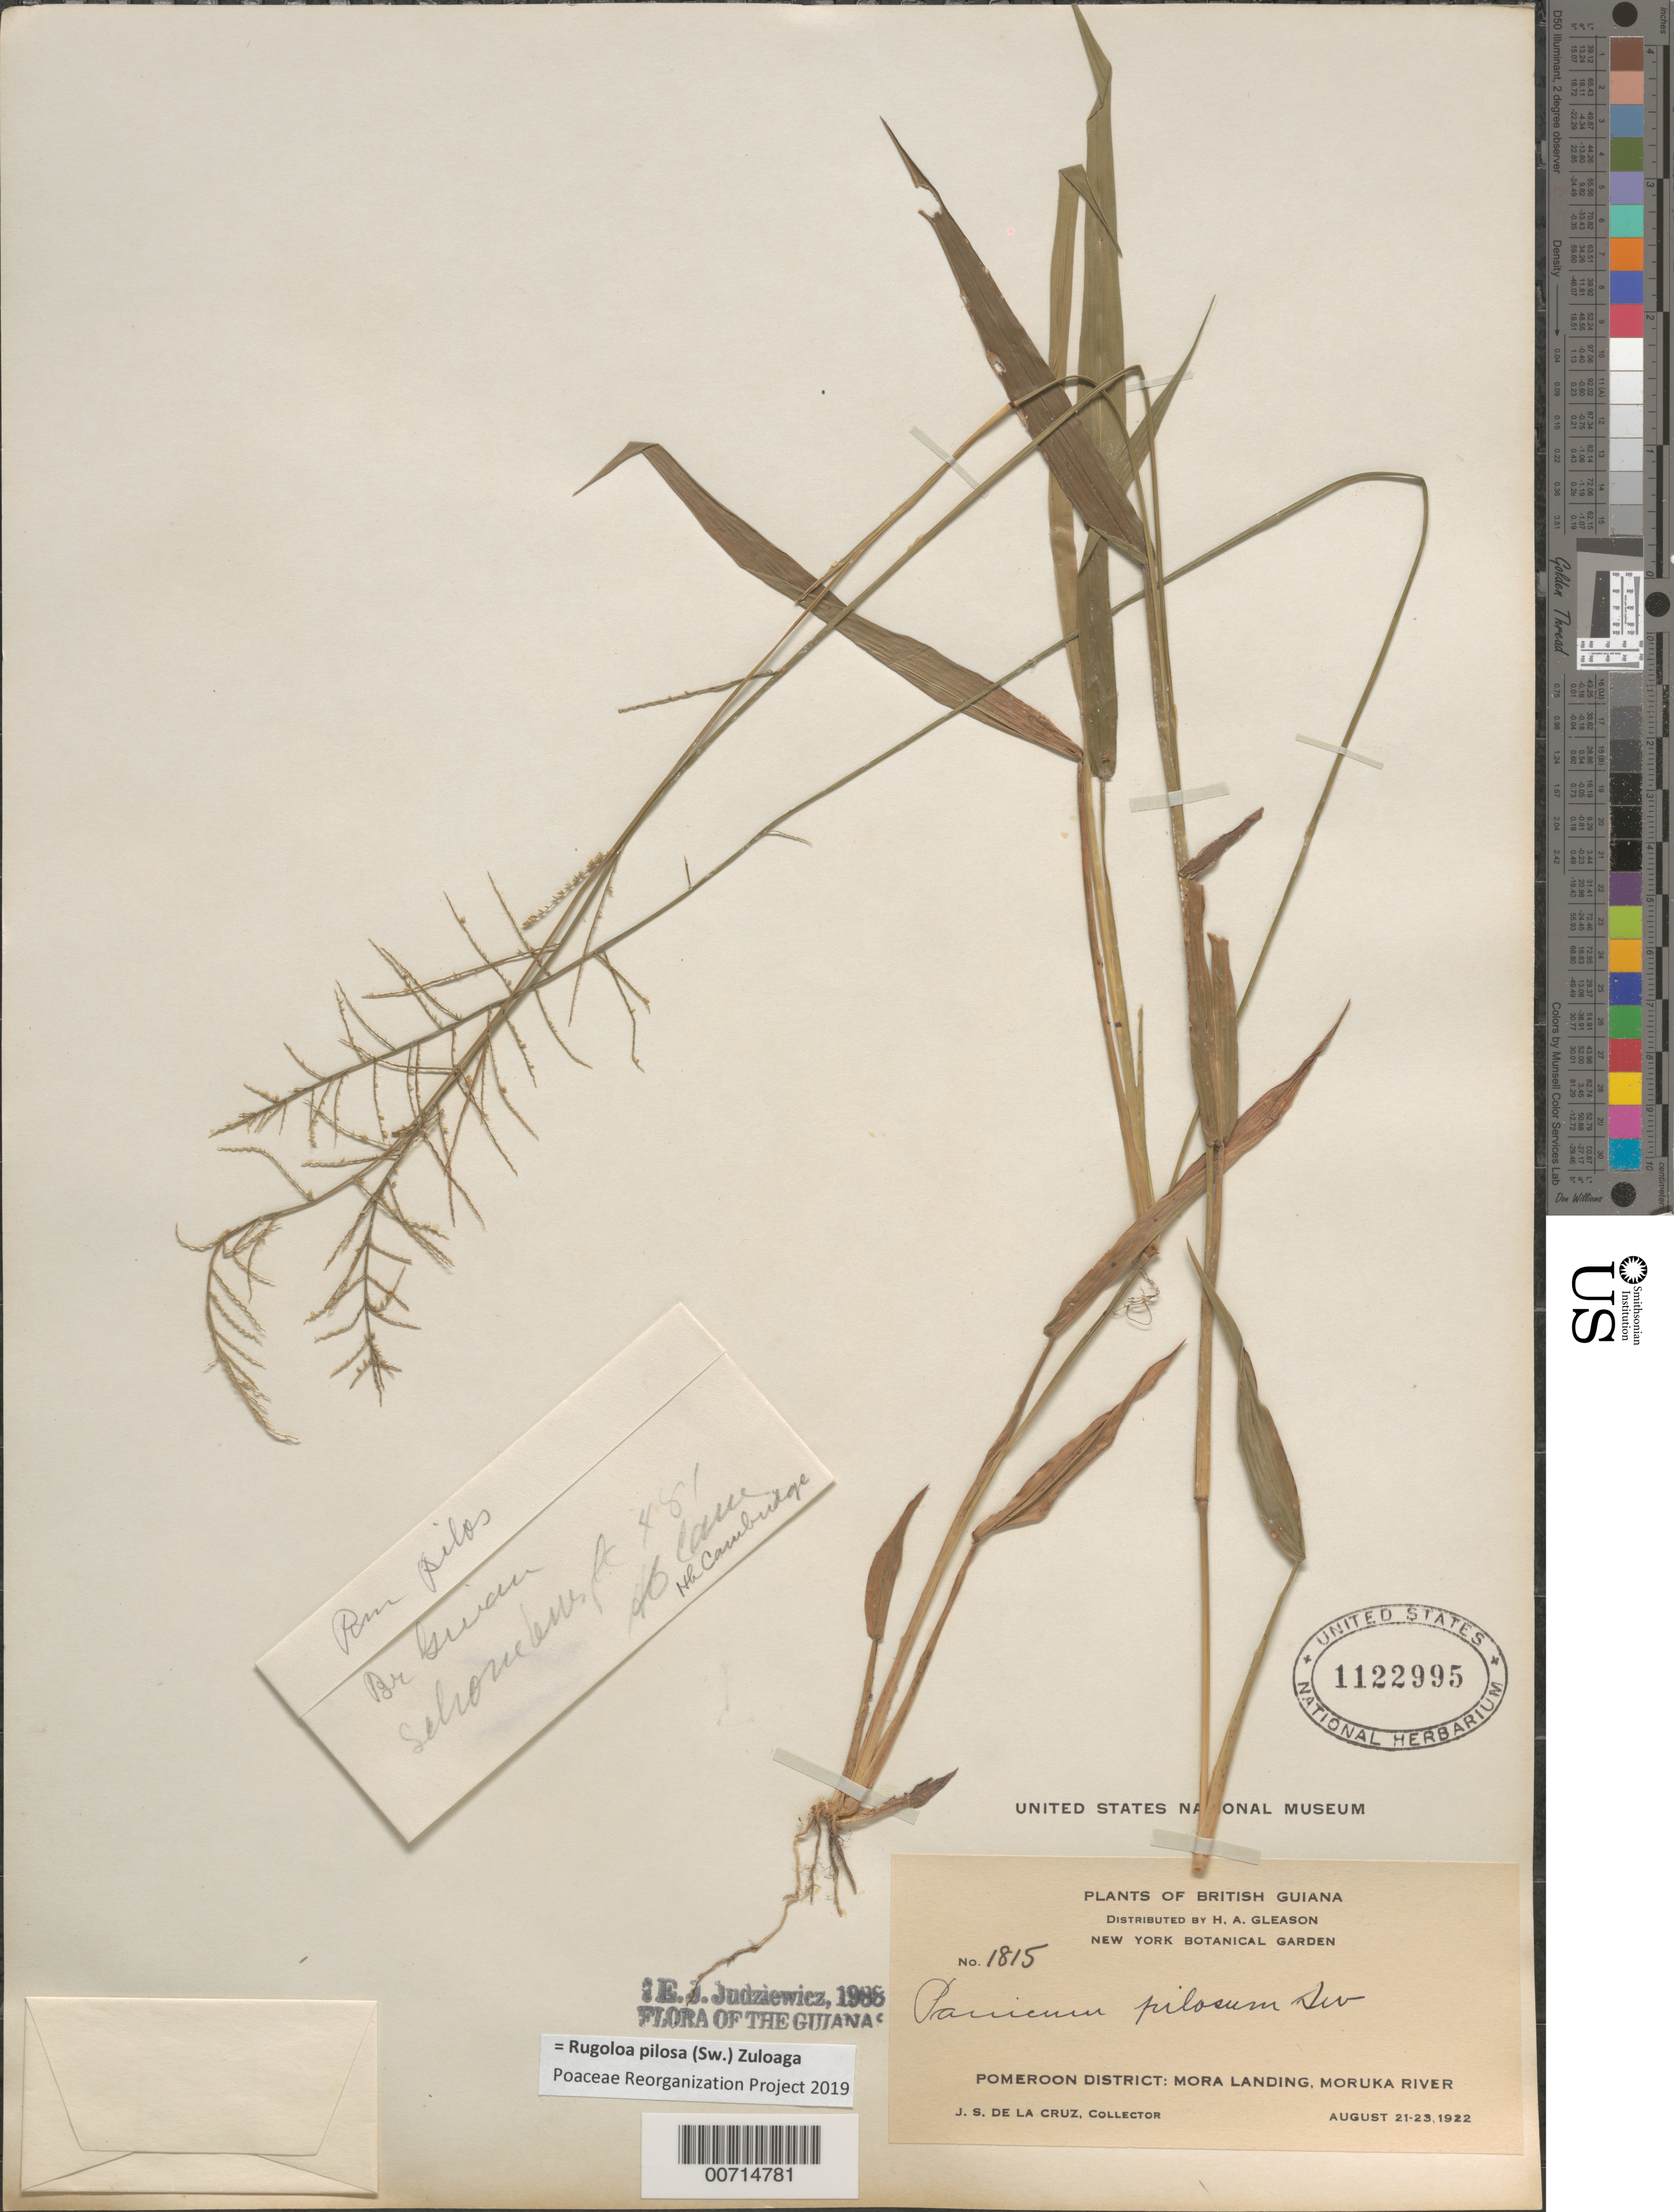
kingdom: Plantae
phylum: Tracheophyta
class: Liliopsida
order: Poales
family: Poaceae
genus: Panicum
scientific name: Panicum pilosum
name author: Sw.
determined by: Judziewicz, E. J.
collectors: J. S. de la Cruz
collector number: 1815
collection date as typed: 21-Aug-22 to 23-Aug-22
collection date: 1922-08-21/1922-08-23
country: Guyana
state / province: Barima-Waini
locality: Mora Landing, Moruka R., Pomeroon Dist.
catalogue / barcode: US 1122995